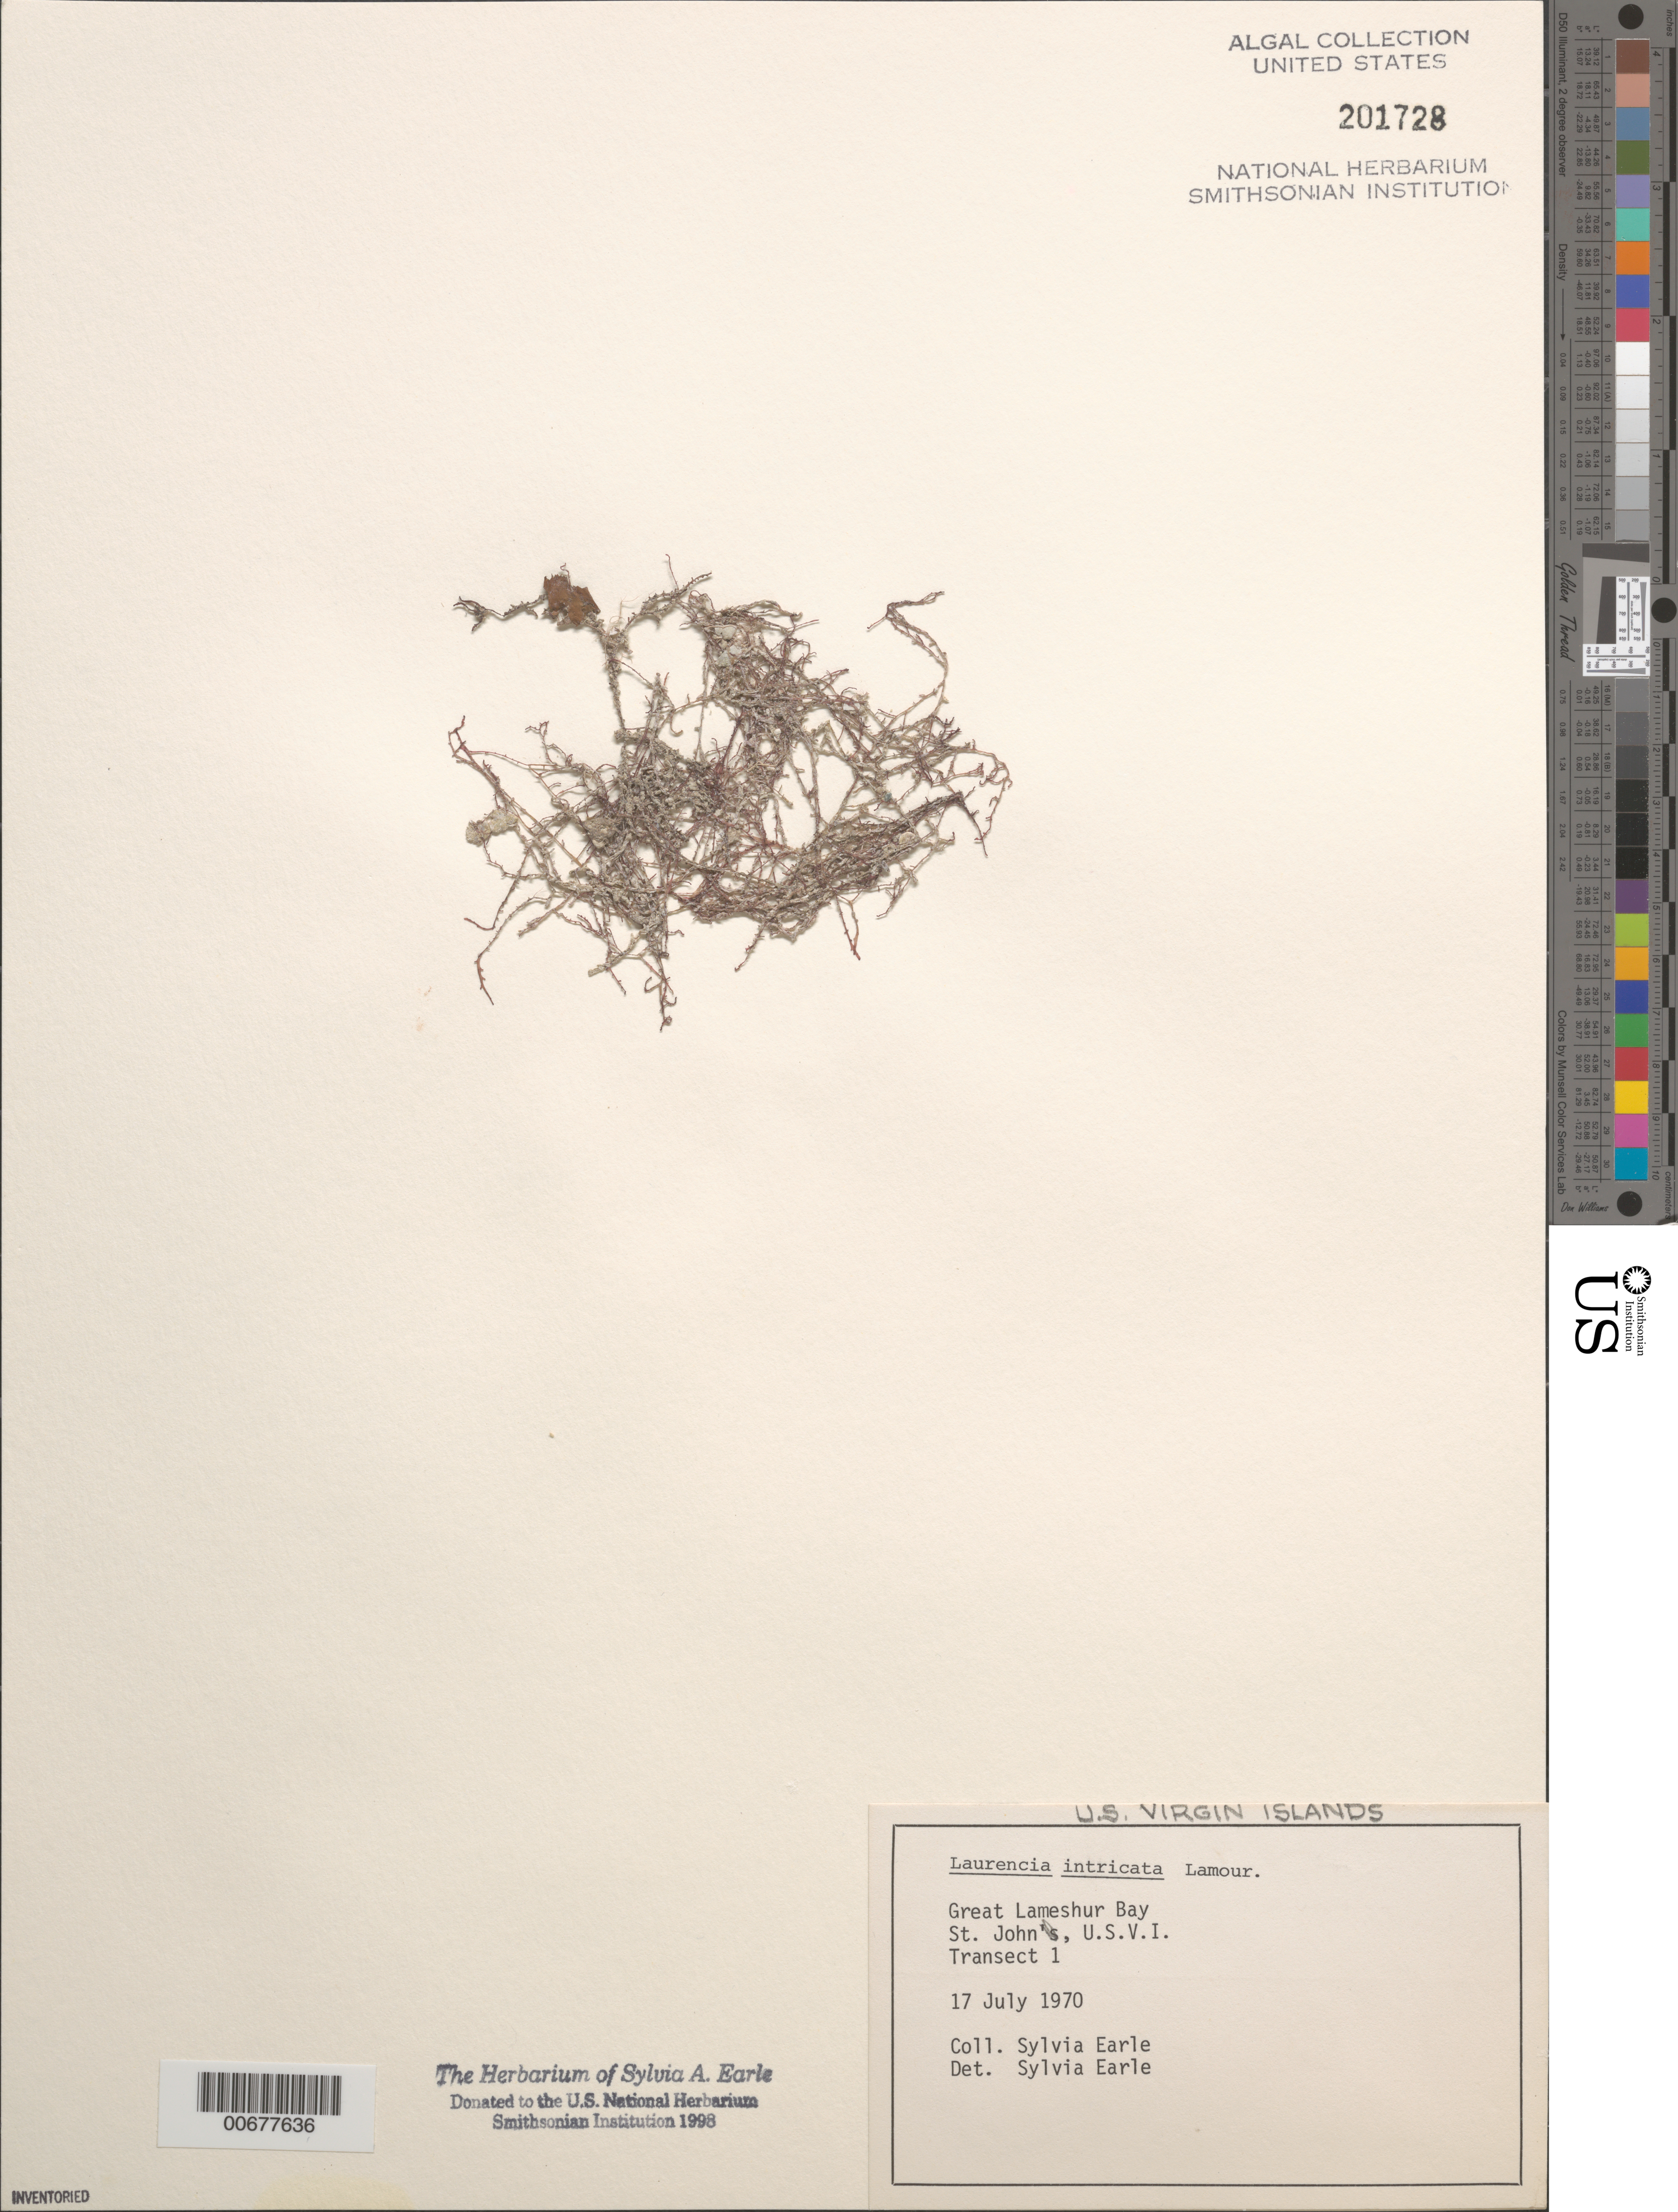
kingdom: Plantae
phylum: Rhodophyta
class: Florideophyceae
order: Ceramiales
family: Rhodomelaceae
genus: Laurencia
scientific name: Laurencia intricata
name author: J.V.Lamouroux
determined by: Earle, S. A.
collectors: S. A. Earle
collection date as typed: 17 Jul 1970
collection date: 1970-07-17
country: U.S. Virgin Islands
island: St. John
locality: Great Lameshur Bay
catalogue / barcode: US 201728